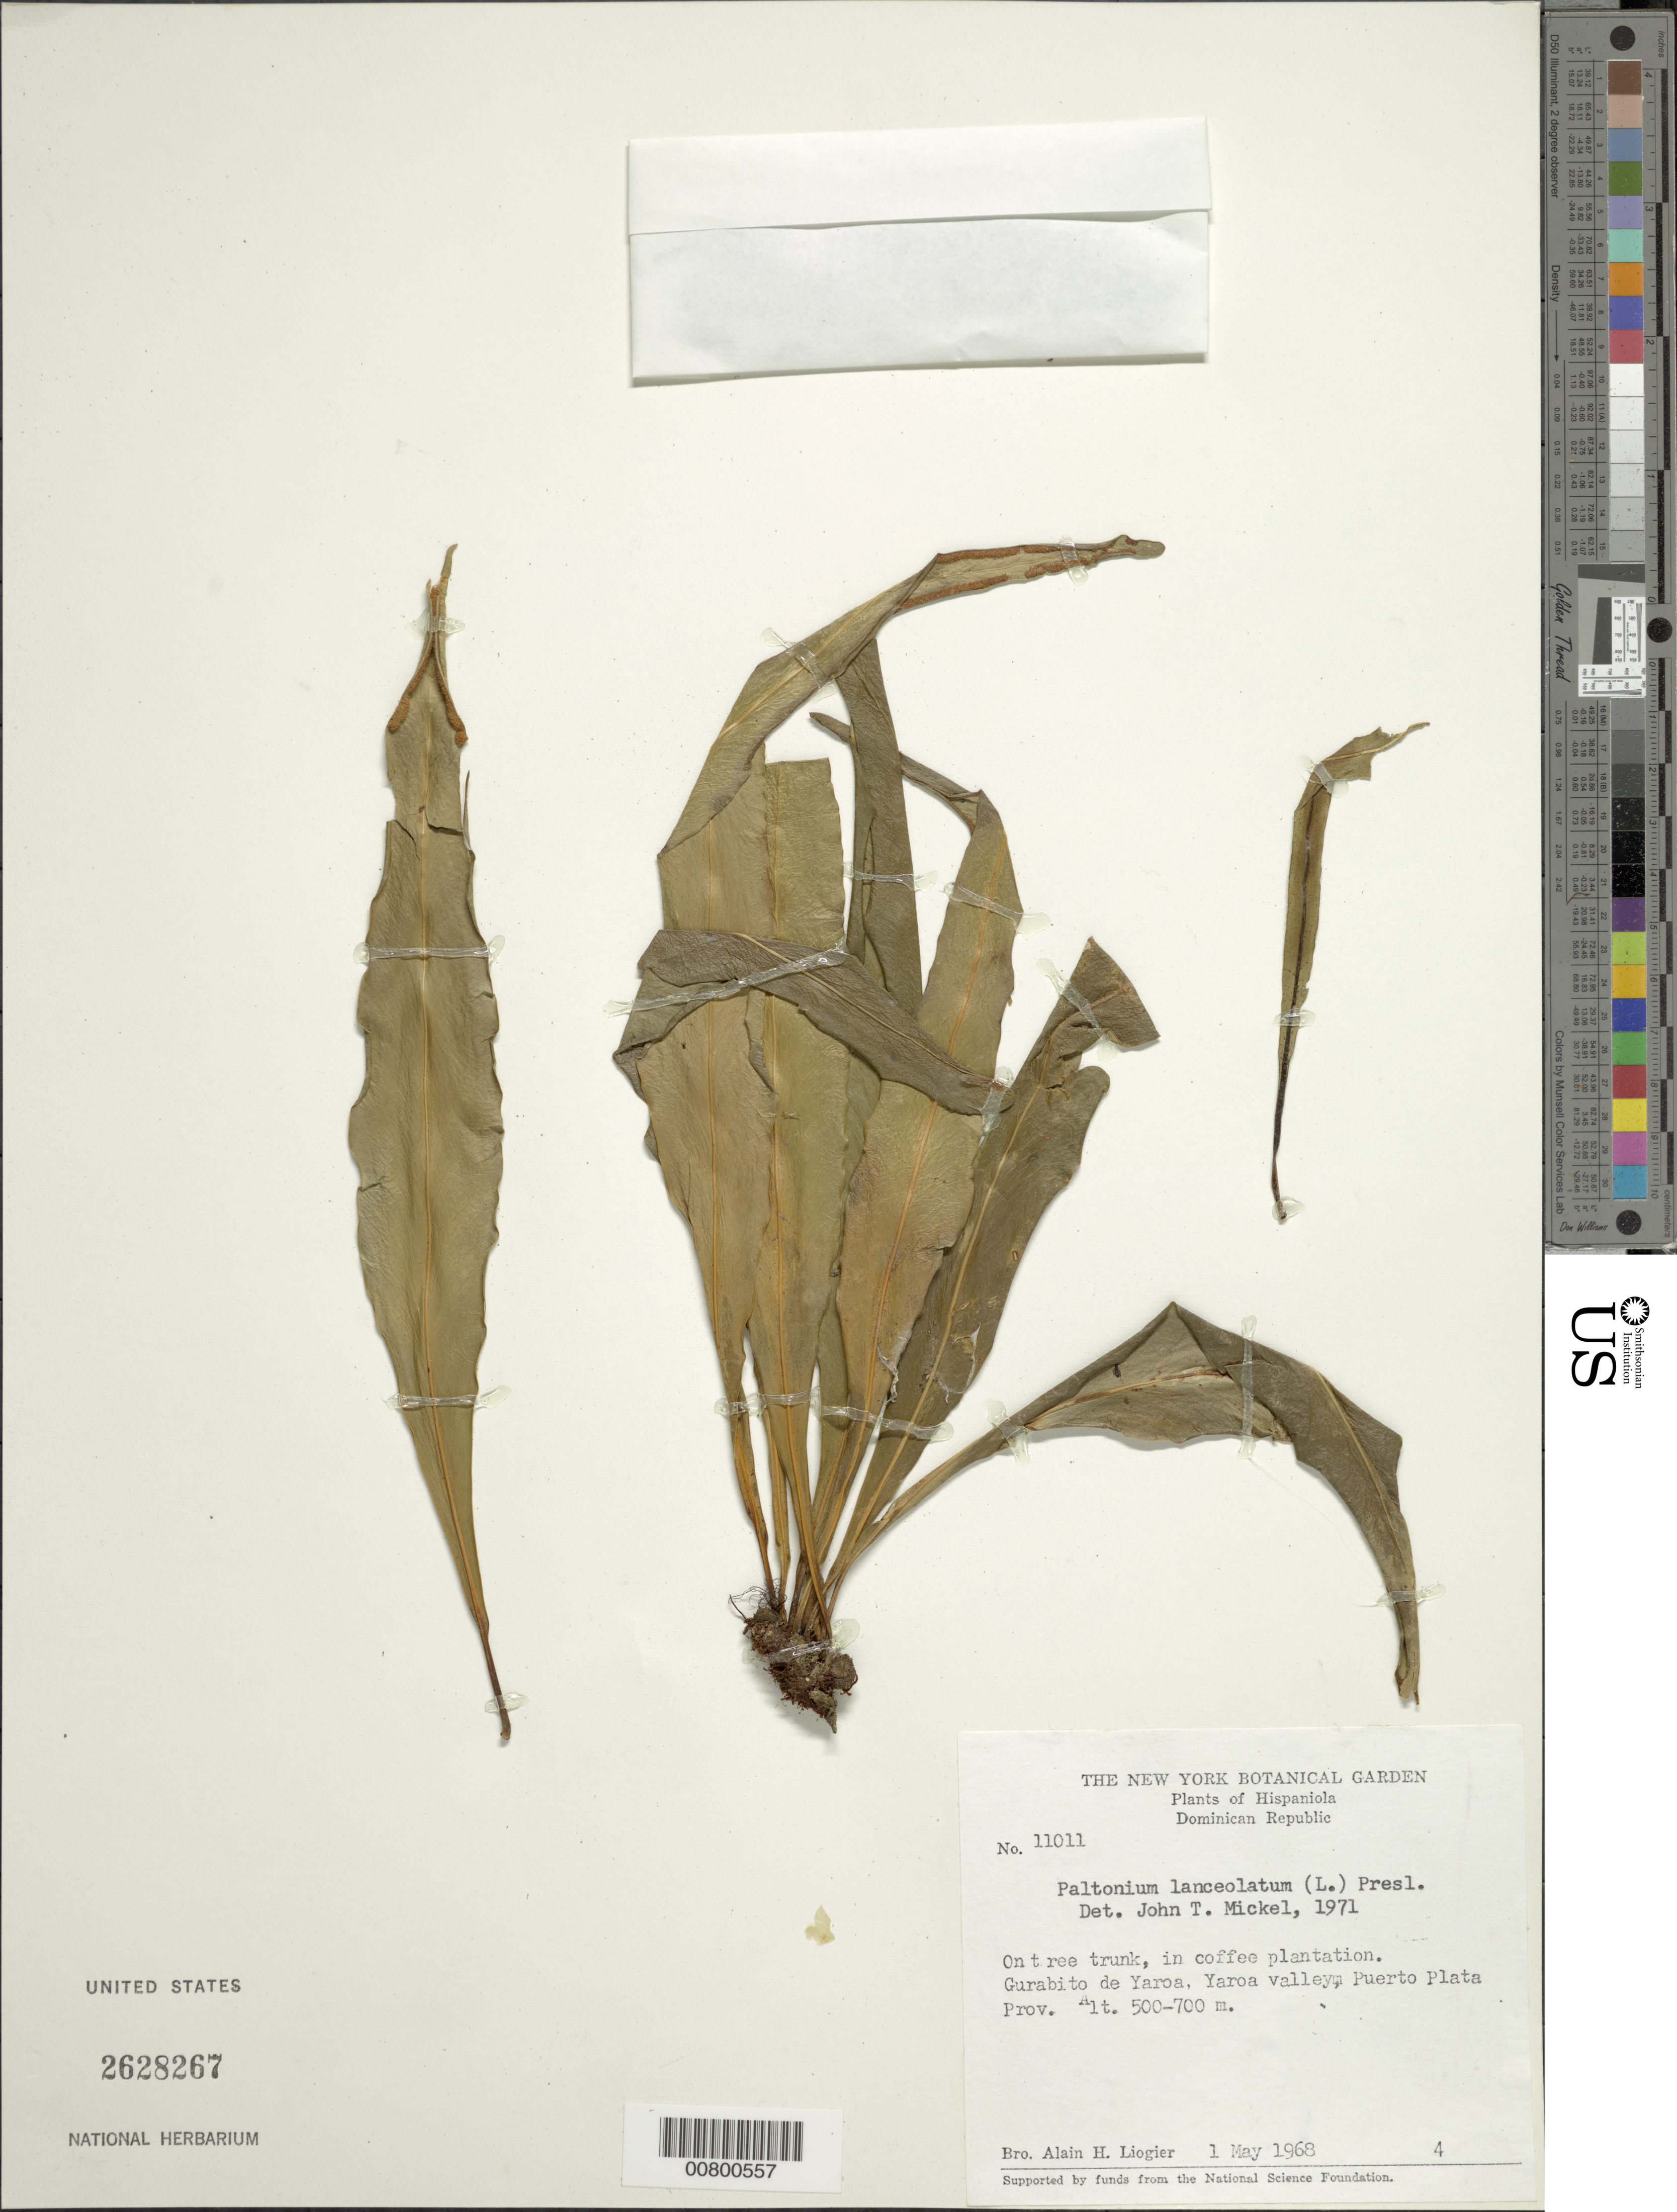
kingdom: Plantae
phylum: Tracheophyta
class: Polypodiopsida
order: Polypodiales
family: Polypodiaceae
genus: Pleopeltis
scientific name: Pleopeltis marginata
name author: A.R. Sm. & Tejero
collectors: A. H. Liogier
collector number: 11011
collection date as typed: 01 May 1968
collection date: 1968-05-01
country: Dominican Republic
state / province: Puerto Plata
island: Hispaniola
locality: Guarabito de Yaroa, Yaroa valley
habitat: Coffee plantation, on tree trunk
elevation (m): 500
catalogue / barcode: US 2628267